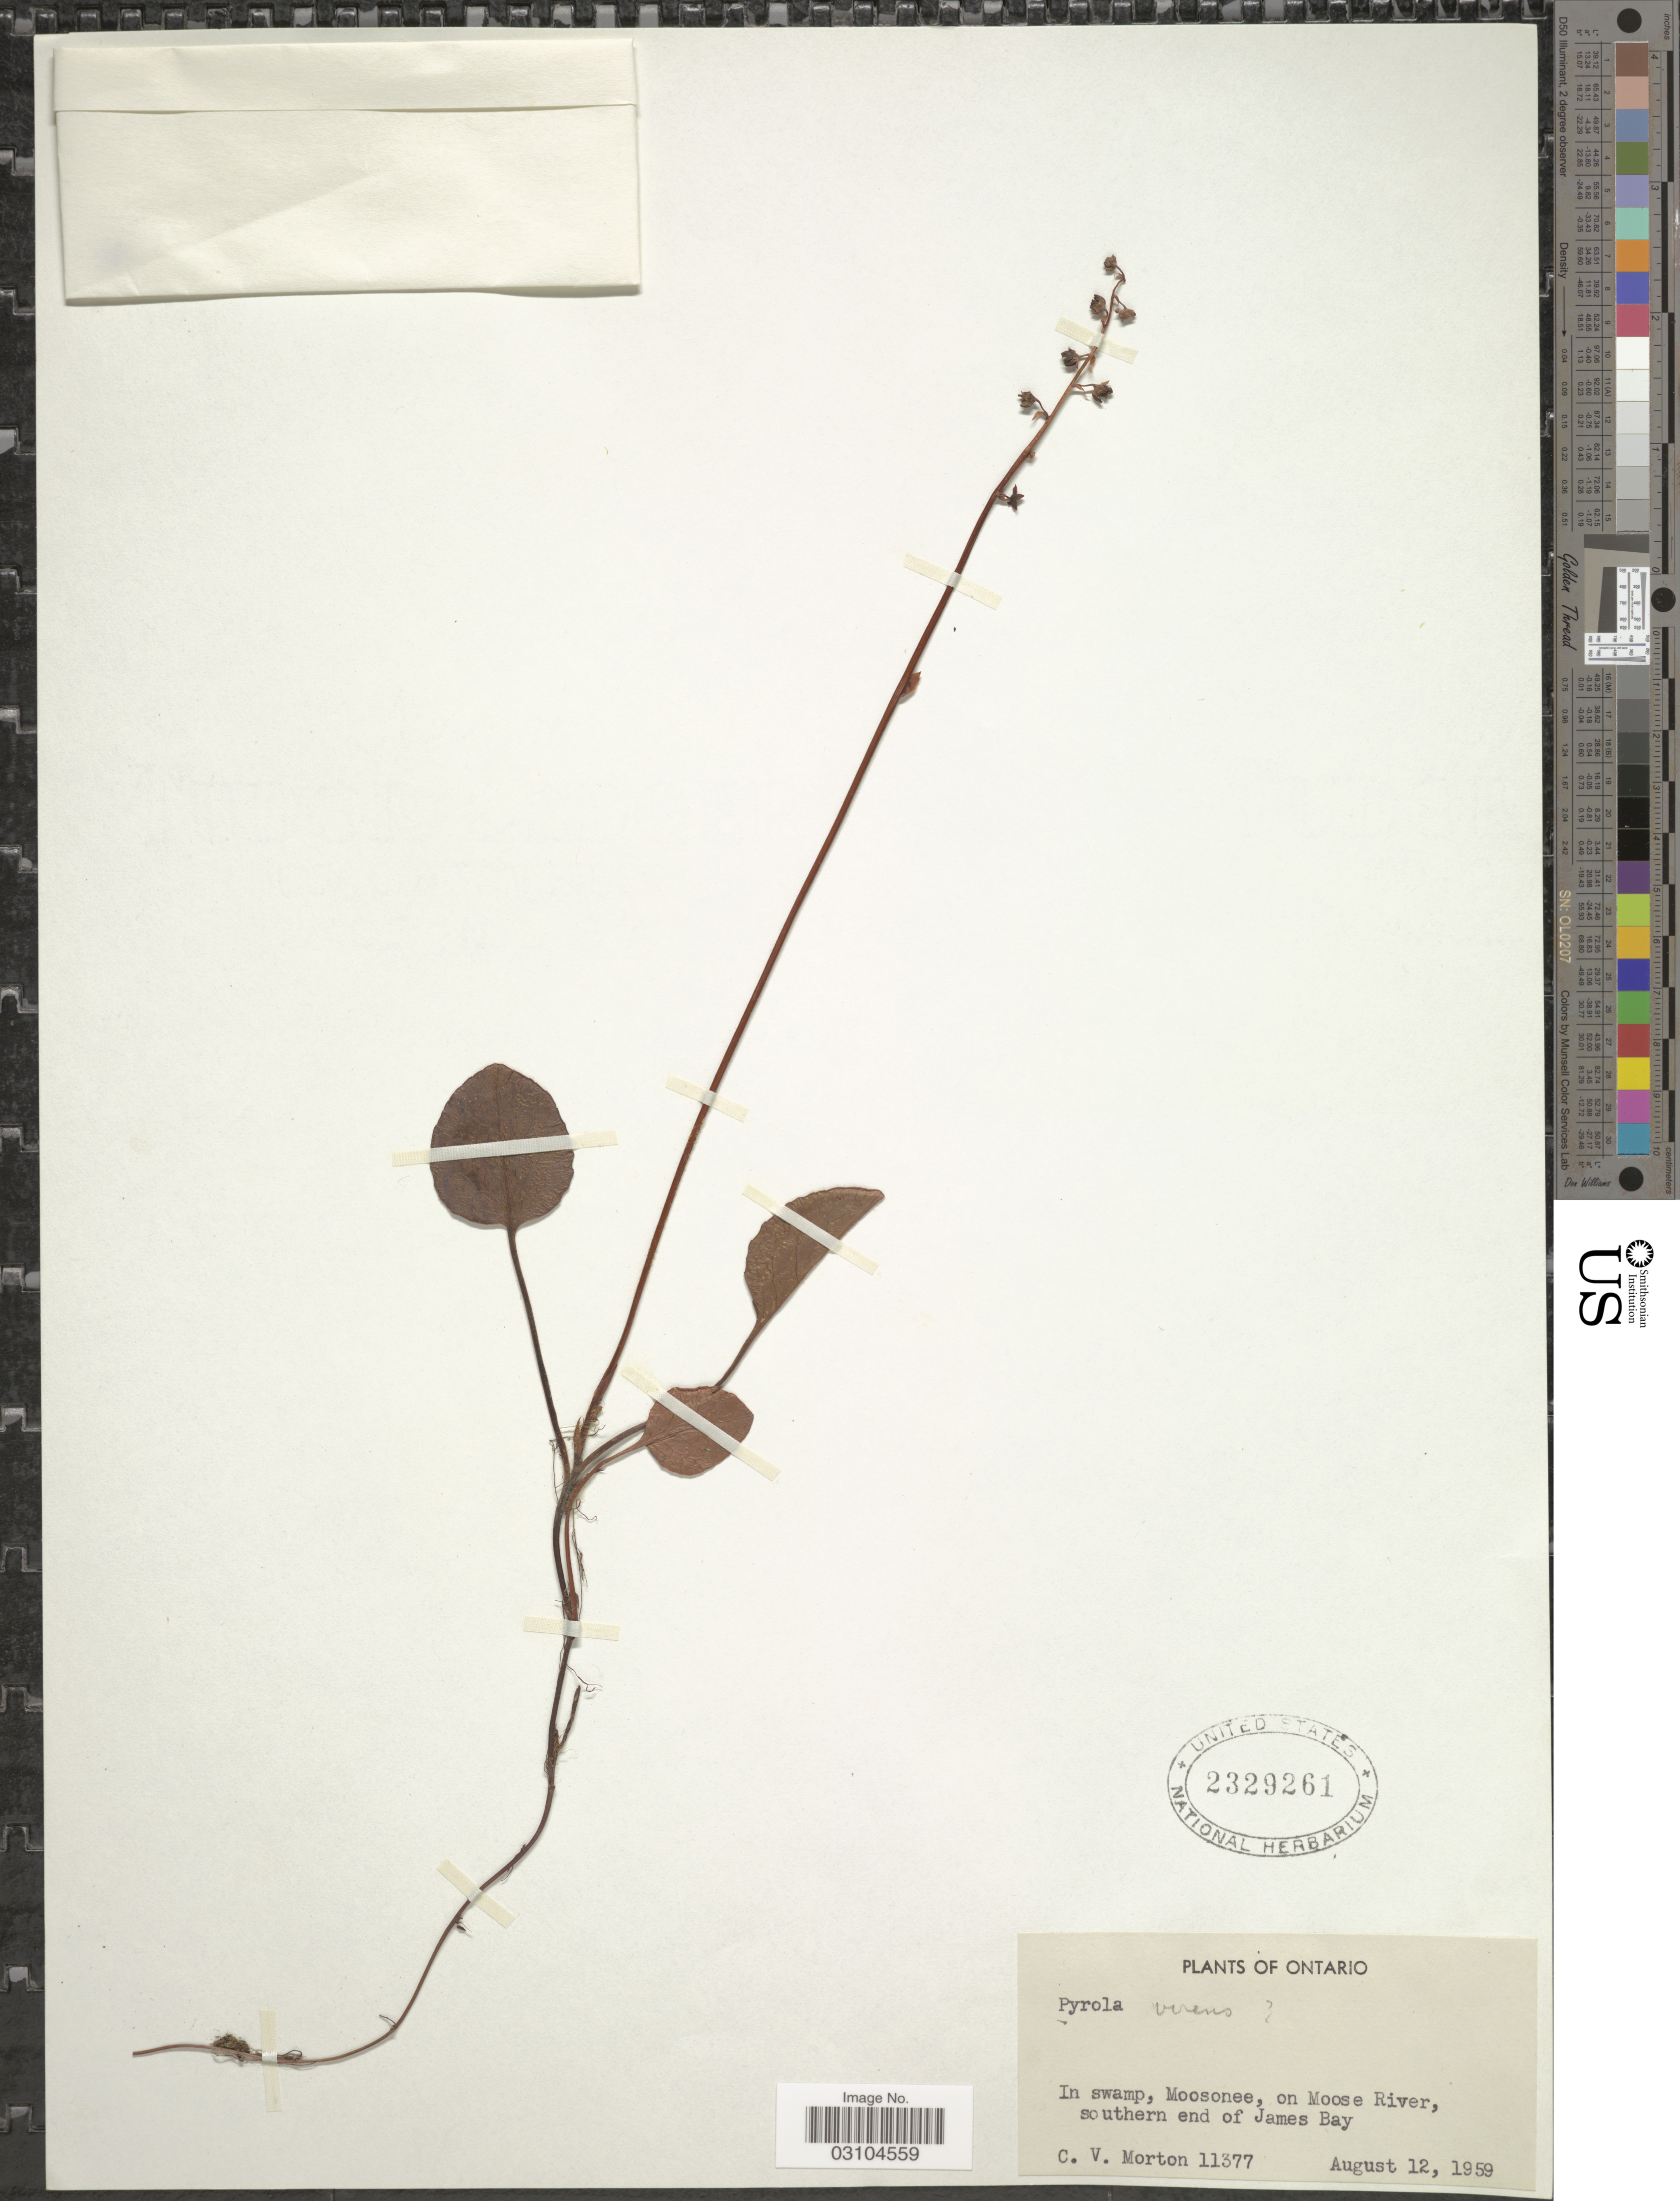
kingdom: Plantae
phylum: Tracheophyta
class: Magnoliopsida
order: Ericales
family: Ericaceae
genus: Pyrola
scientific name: Pyrola virens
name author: Schweigg.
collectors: C. V. Morton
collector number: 11377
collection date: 1959-08-12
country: Canada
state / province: Ontario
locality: Moosonee, on Moose River, southern end of James Bay.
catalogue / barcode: US 2329261